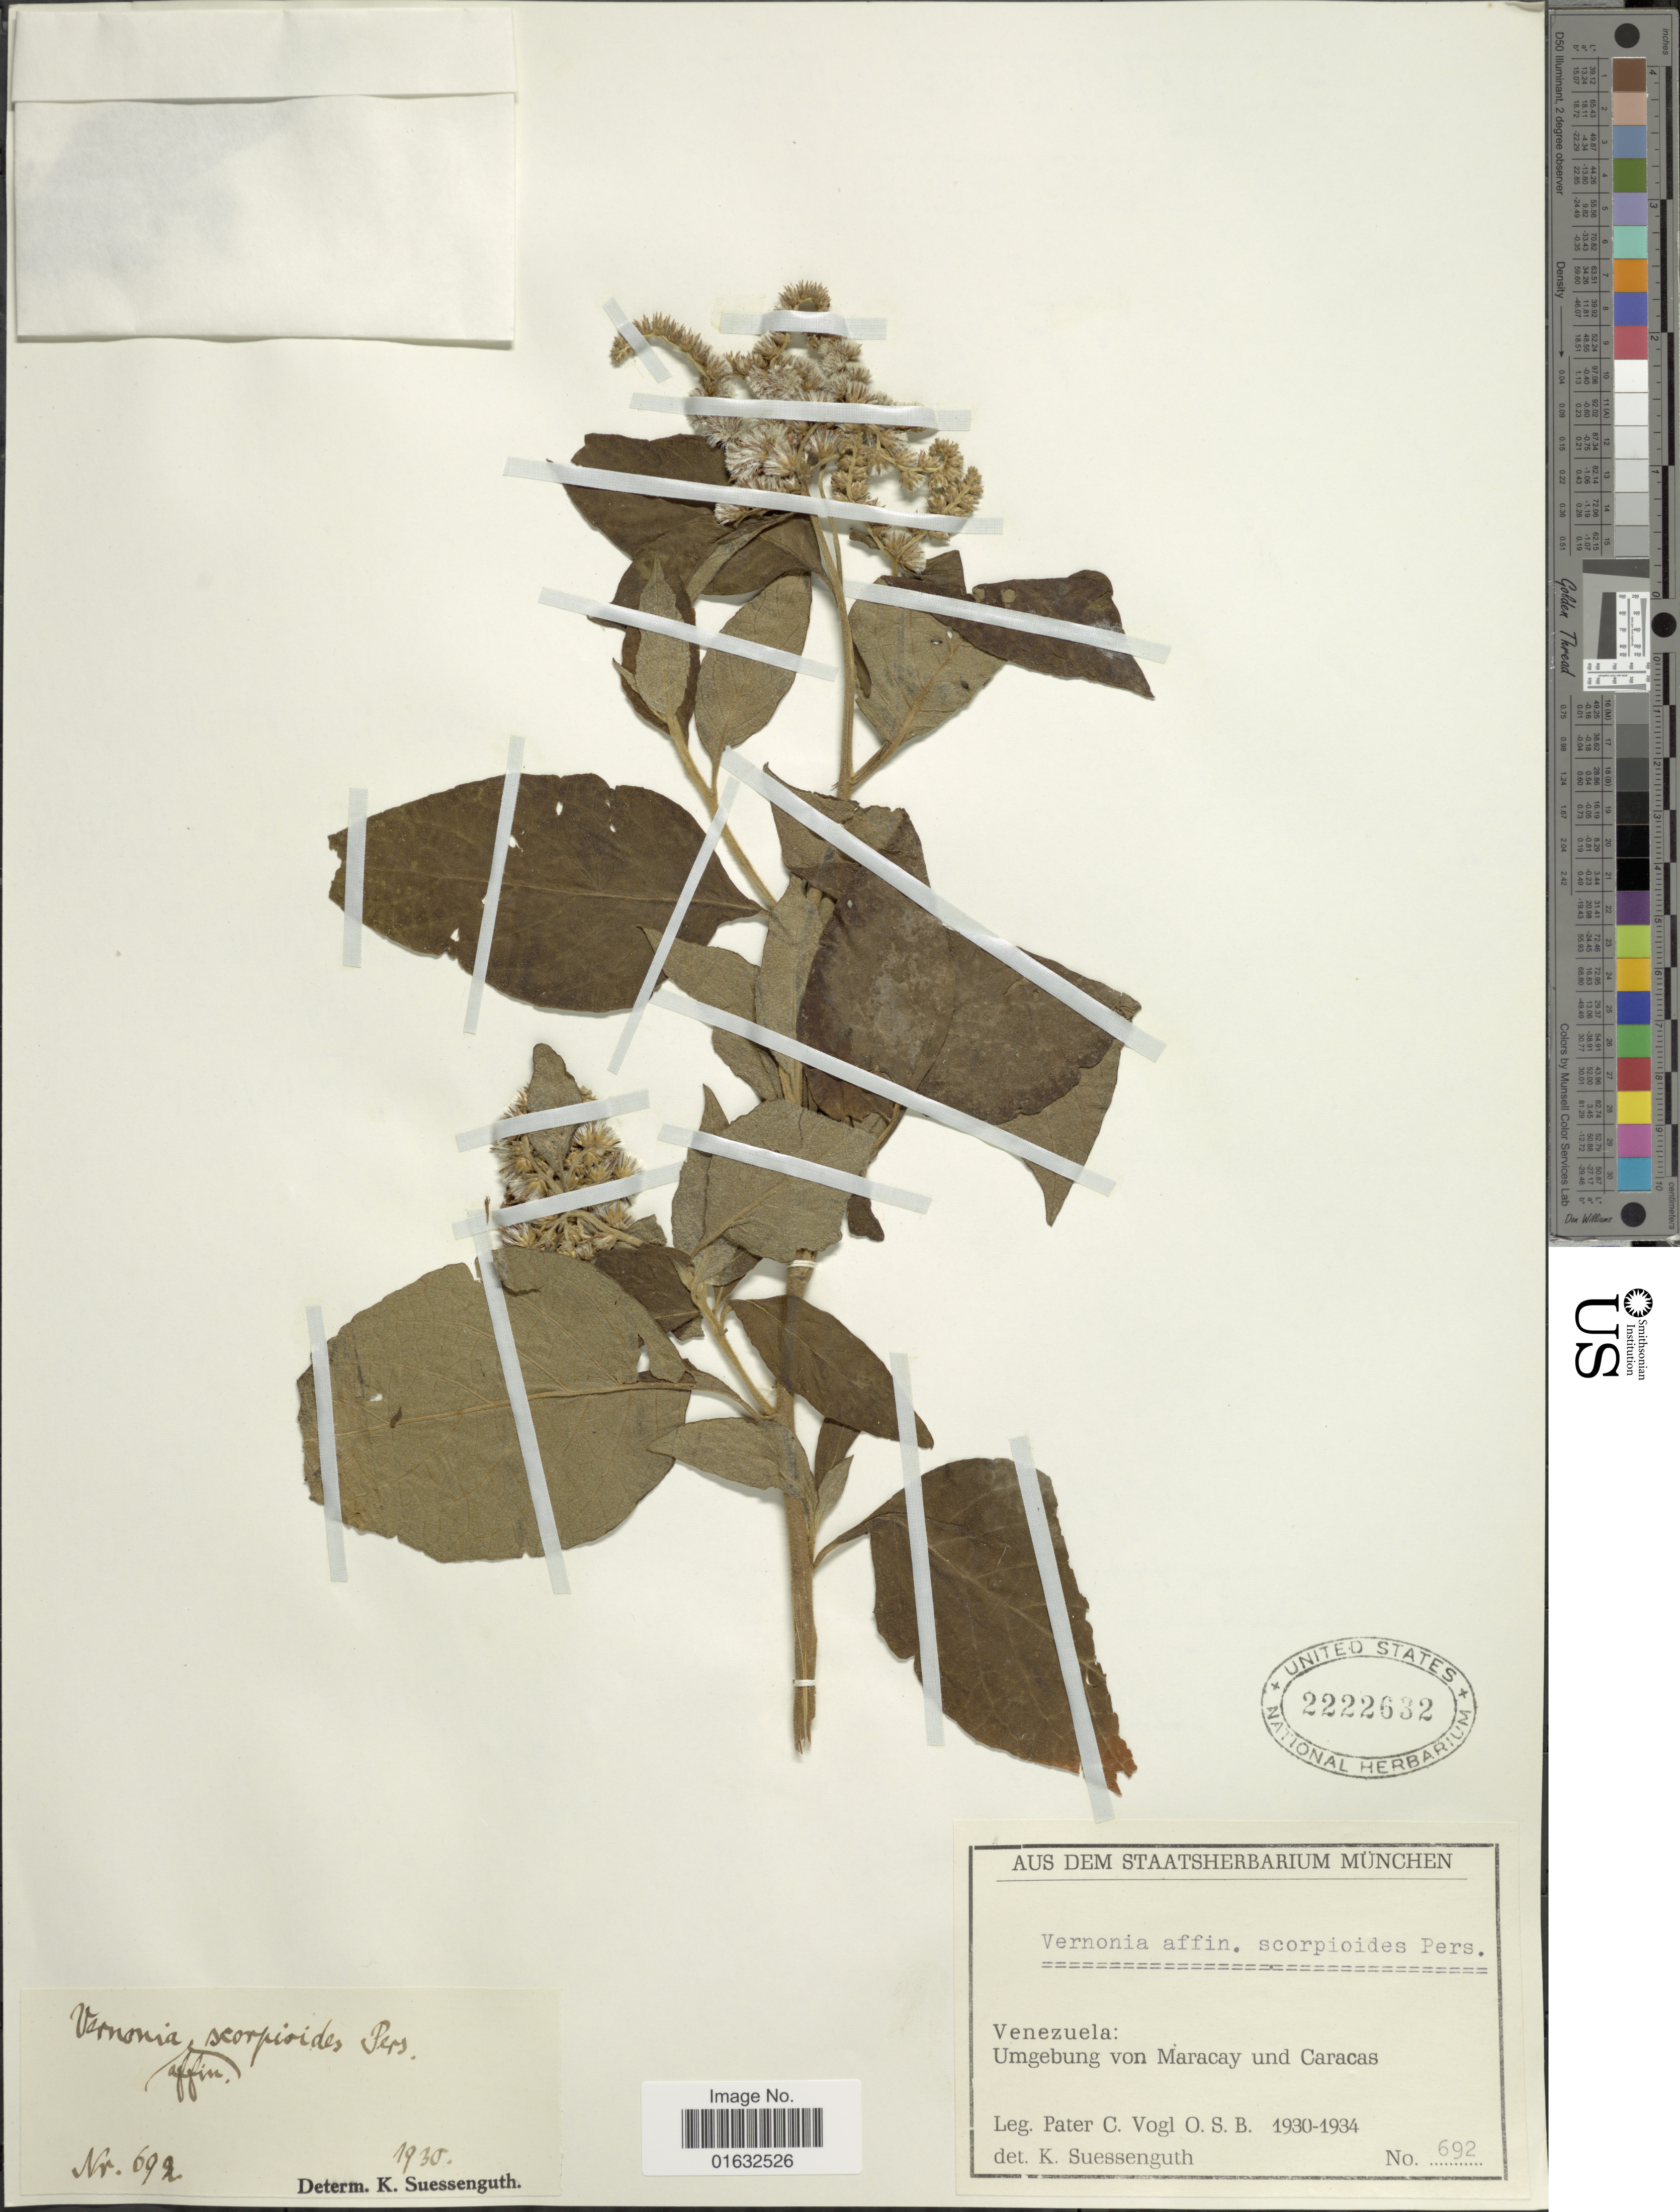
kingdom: Plantae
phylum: Tracheophyta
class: Magnoliopsida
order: Asterales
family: Asteraceae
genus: Cyrtocymura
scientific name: Cyrtocymura scorpioides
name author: (Lam.) H. Rob.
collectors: P. C. Vogl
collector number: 692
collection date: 1930/1934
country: Venezuela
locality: Umgebung von Maracay und Caracas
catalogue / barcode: US 2222632